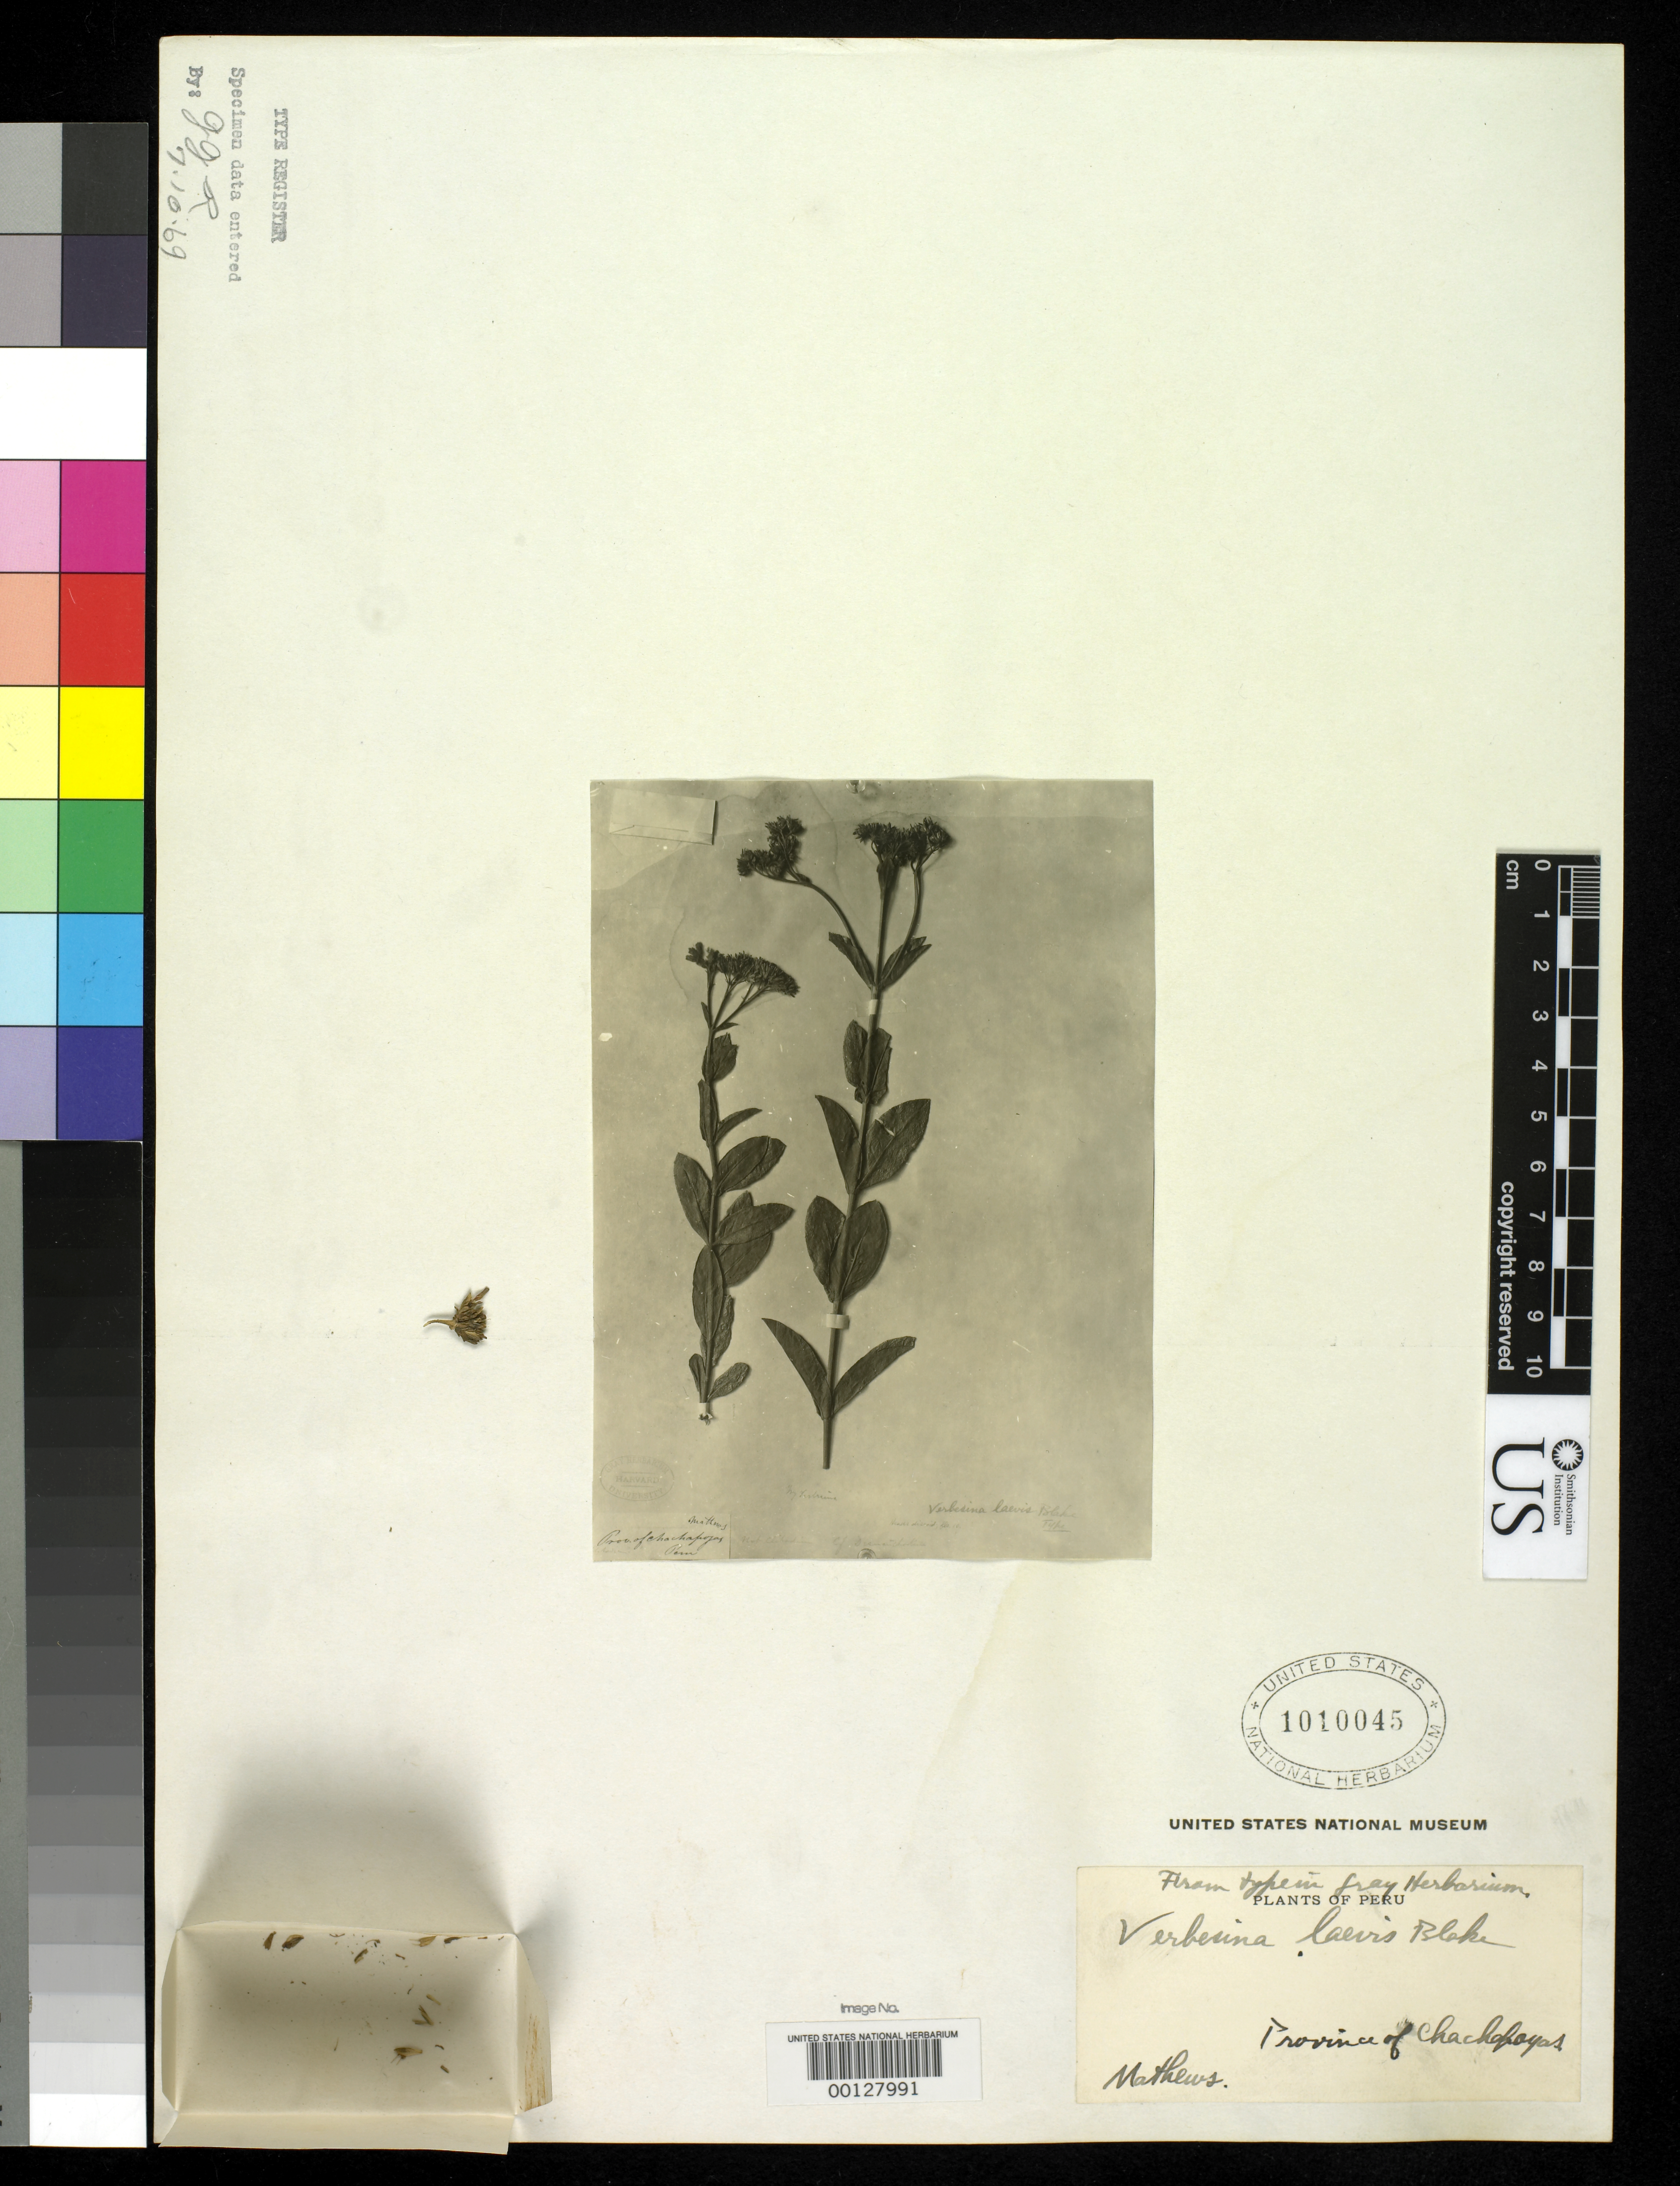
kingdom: Plantae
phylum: Tracheophyta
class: Magnoliopsida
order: Asterales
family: Asteraceae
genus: Verbesina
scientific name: Verbesina laevis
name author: S.F. Blake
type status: Possible Isotype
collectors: A. Mathews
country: Peru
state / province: Amazonas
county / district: Chachapoyas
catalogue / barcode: US 1010045